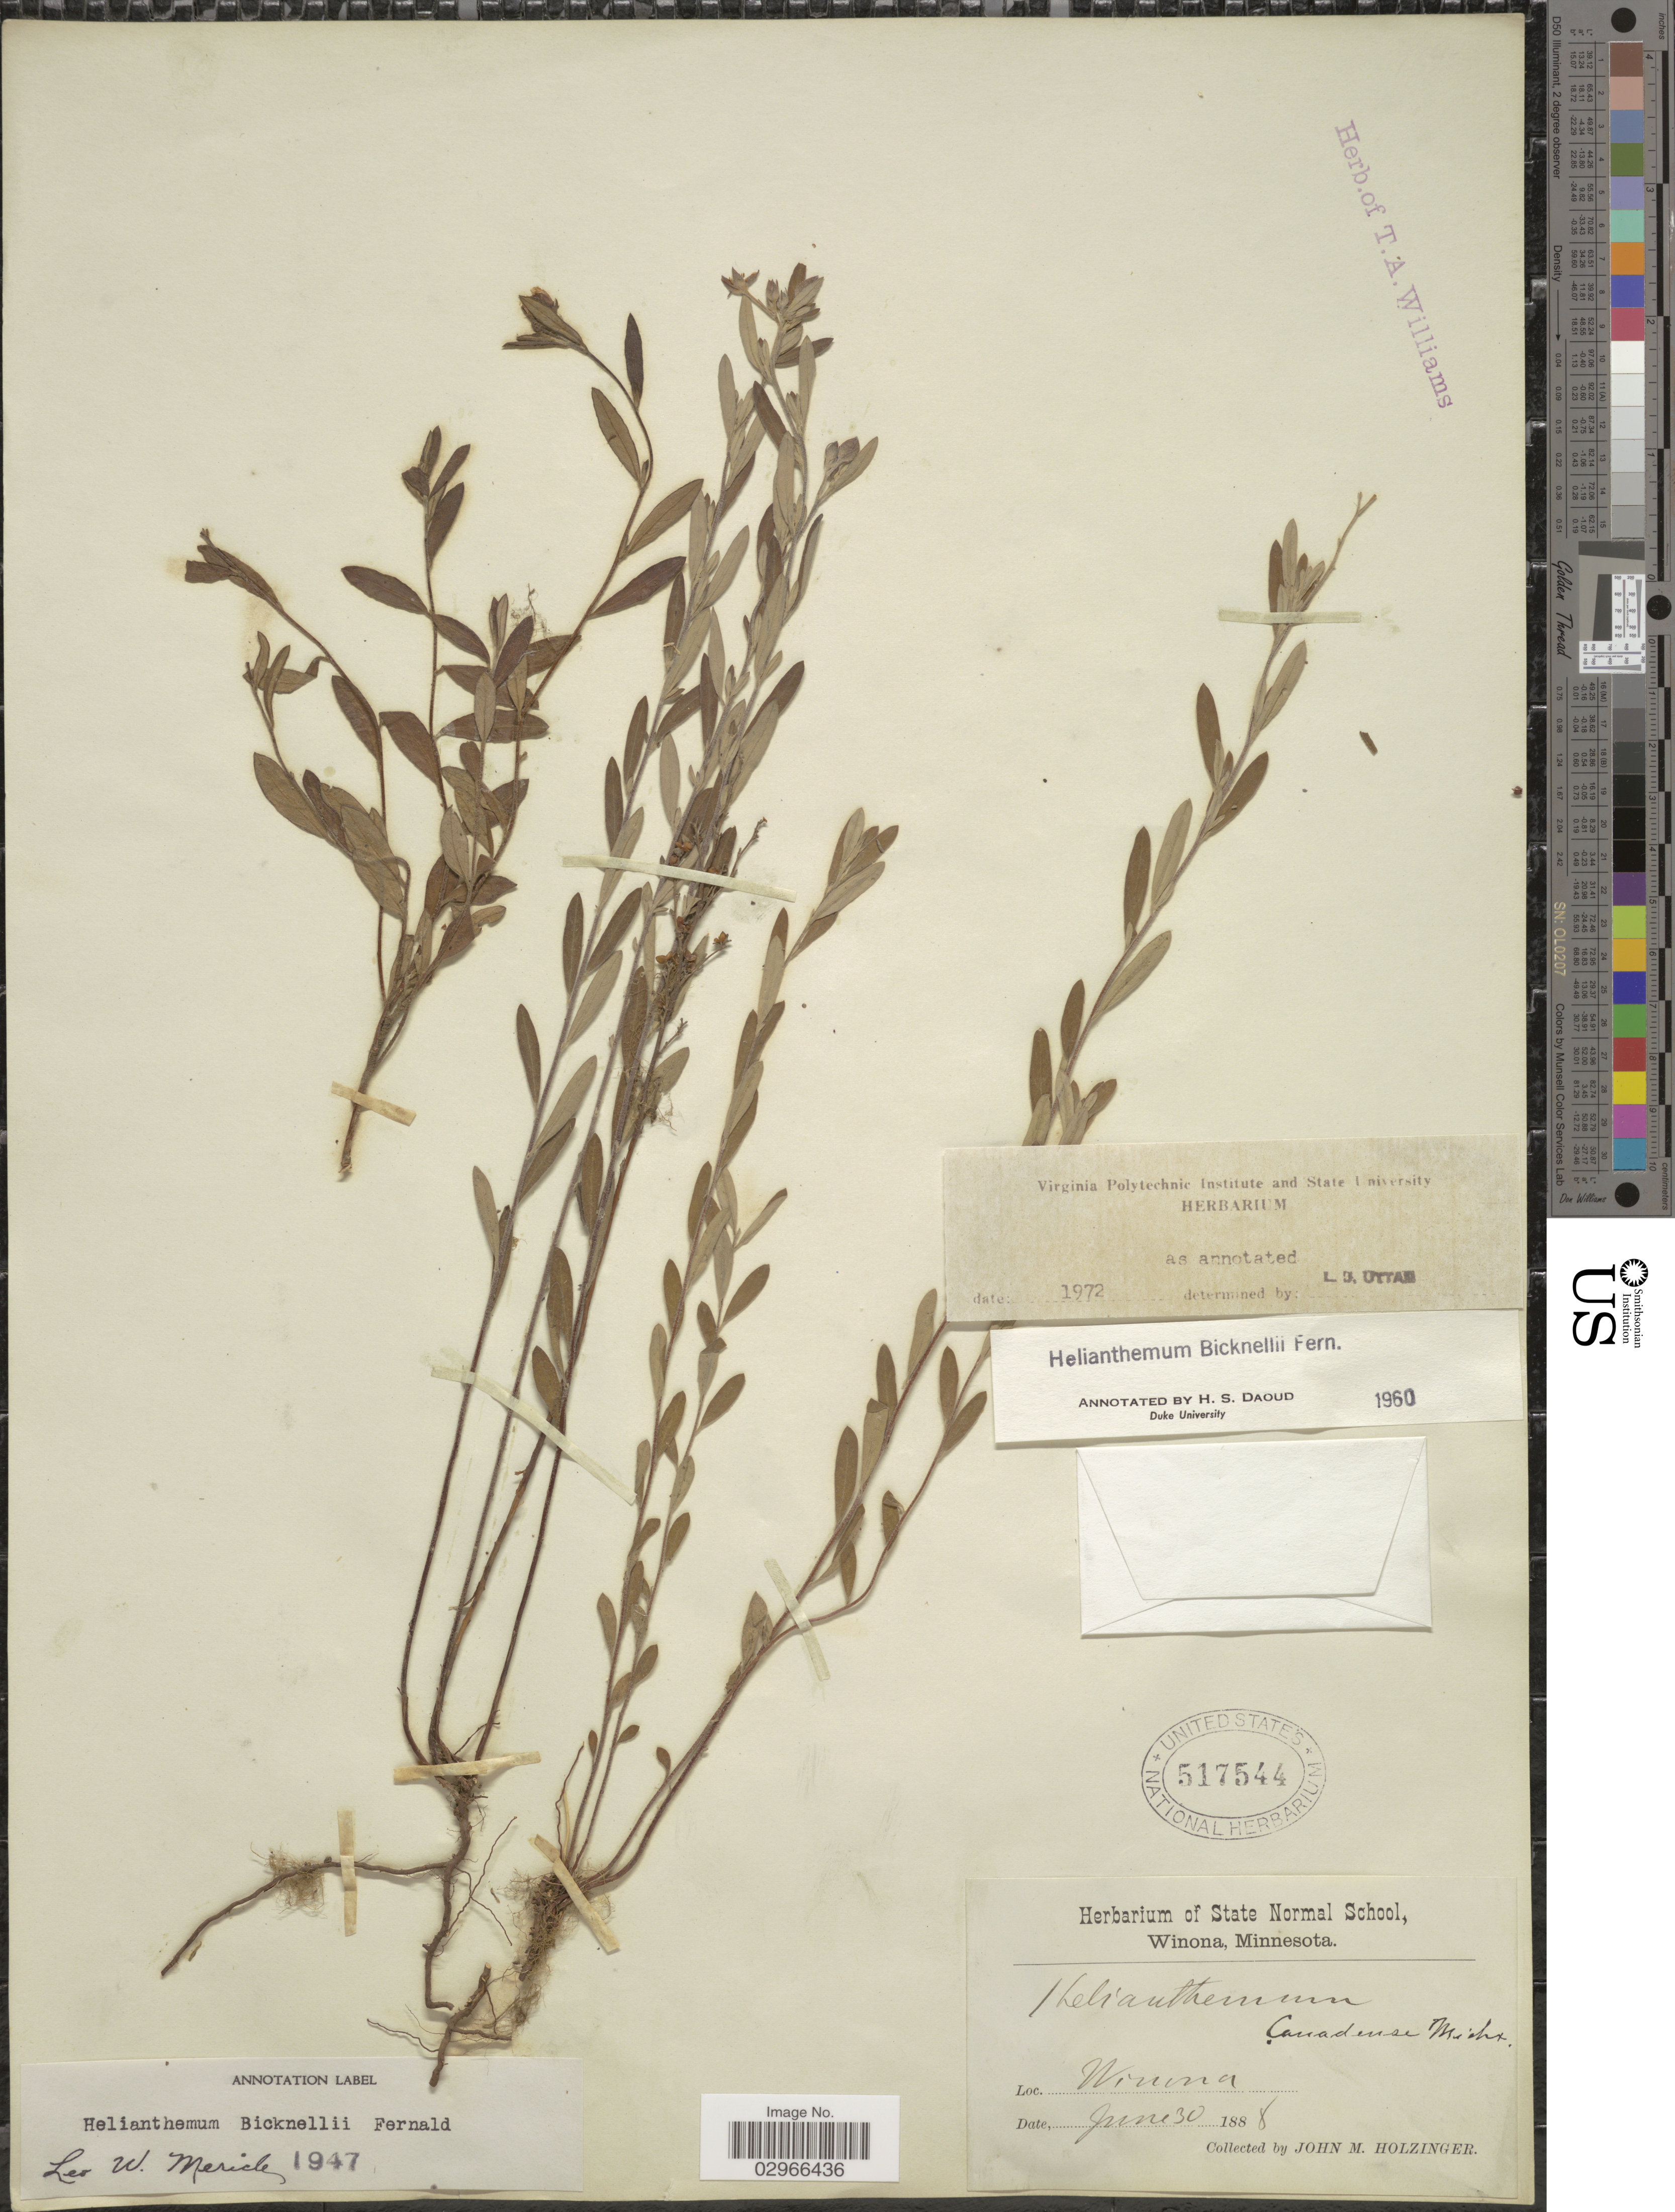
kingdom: Plantae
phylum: Tracheophyta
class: Magnoliopsida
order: Malvales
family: Cistaceae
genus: Helianthemum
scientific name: Helianthemum bicknellii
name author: Fernald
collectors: J. M. Holzinger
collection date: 1888-06-30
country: United States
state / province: Minnesota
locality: Winona.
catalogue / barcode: US 517544